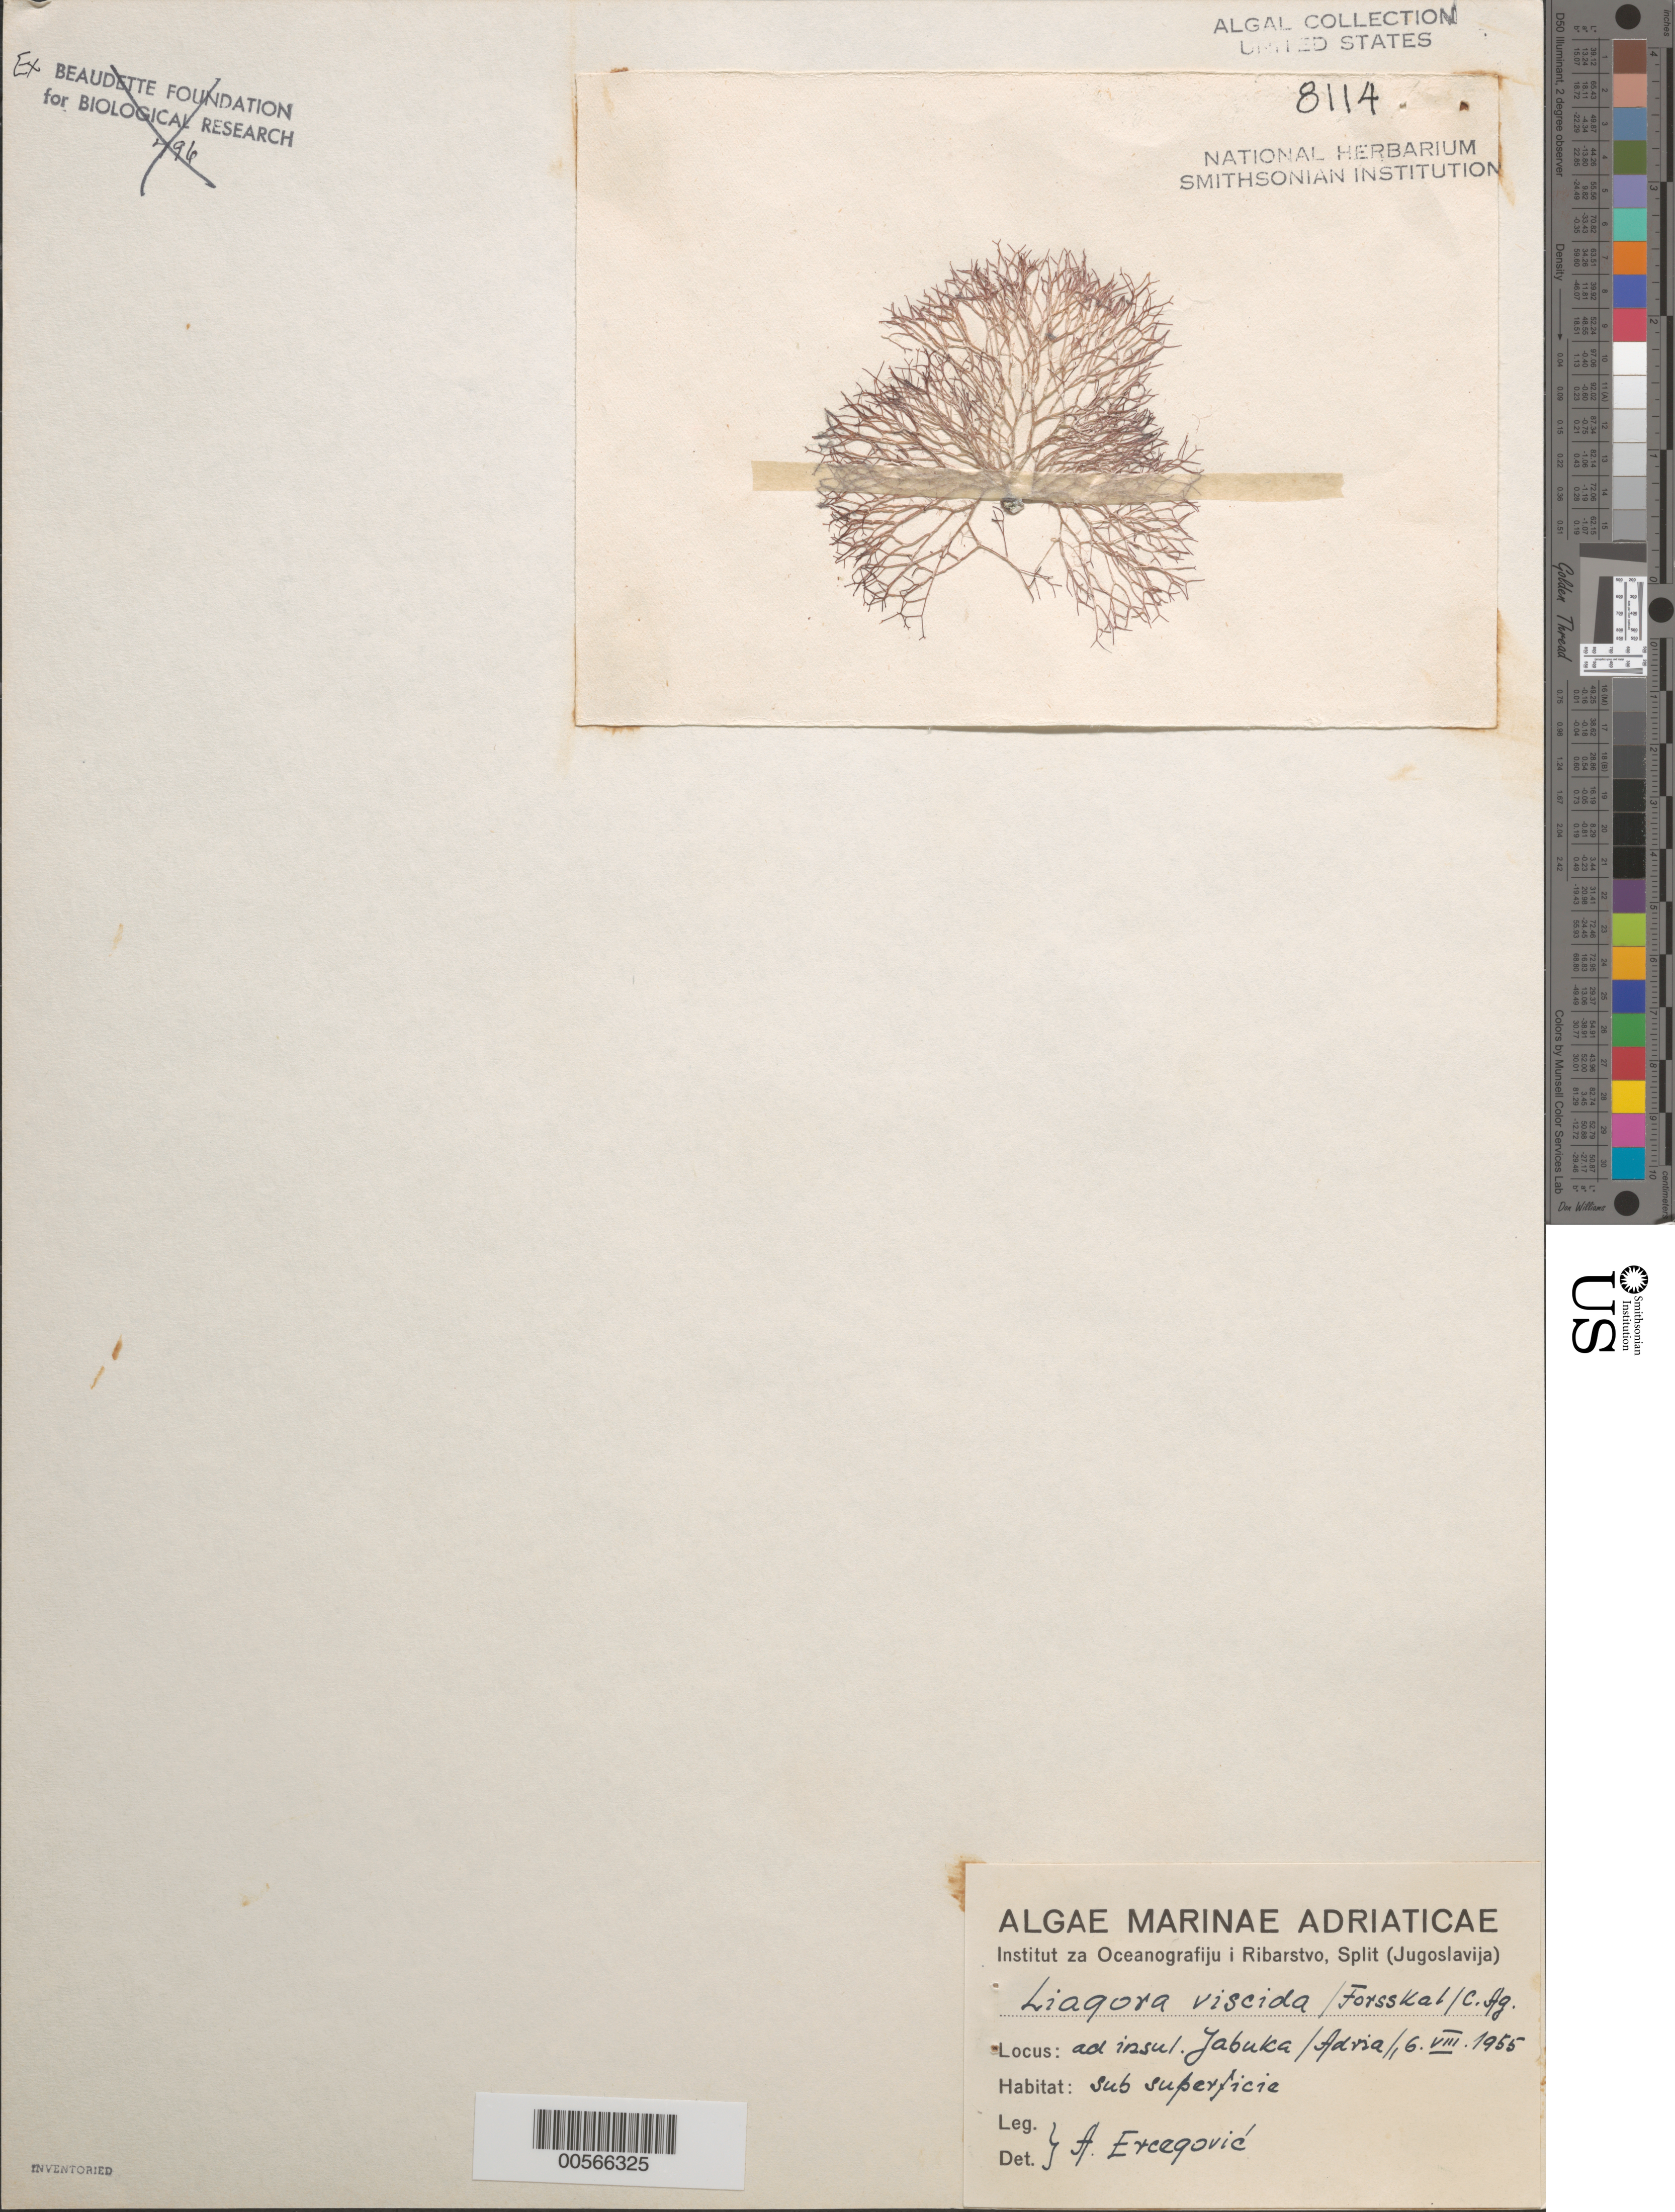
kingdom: Plantae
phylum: Rhodophyta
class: Florideophyceae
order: Nemaliales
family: Liagoraceae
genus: Liagora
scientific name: Liagora viscida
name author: (Forssk.) C. Agardh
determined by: Ercegovic, A.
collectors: A. Ercegovic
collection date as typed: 06 Aug 1955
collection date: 1955-08-06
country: Croatia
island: Jabuka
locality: Adriatic Sea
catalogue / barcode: US 8114